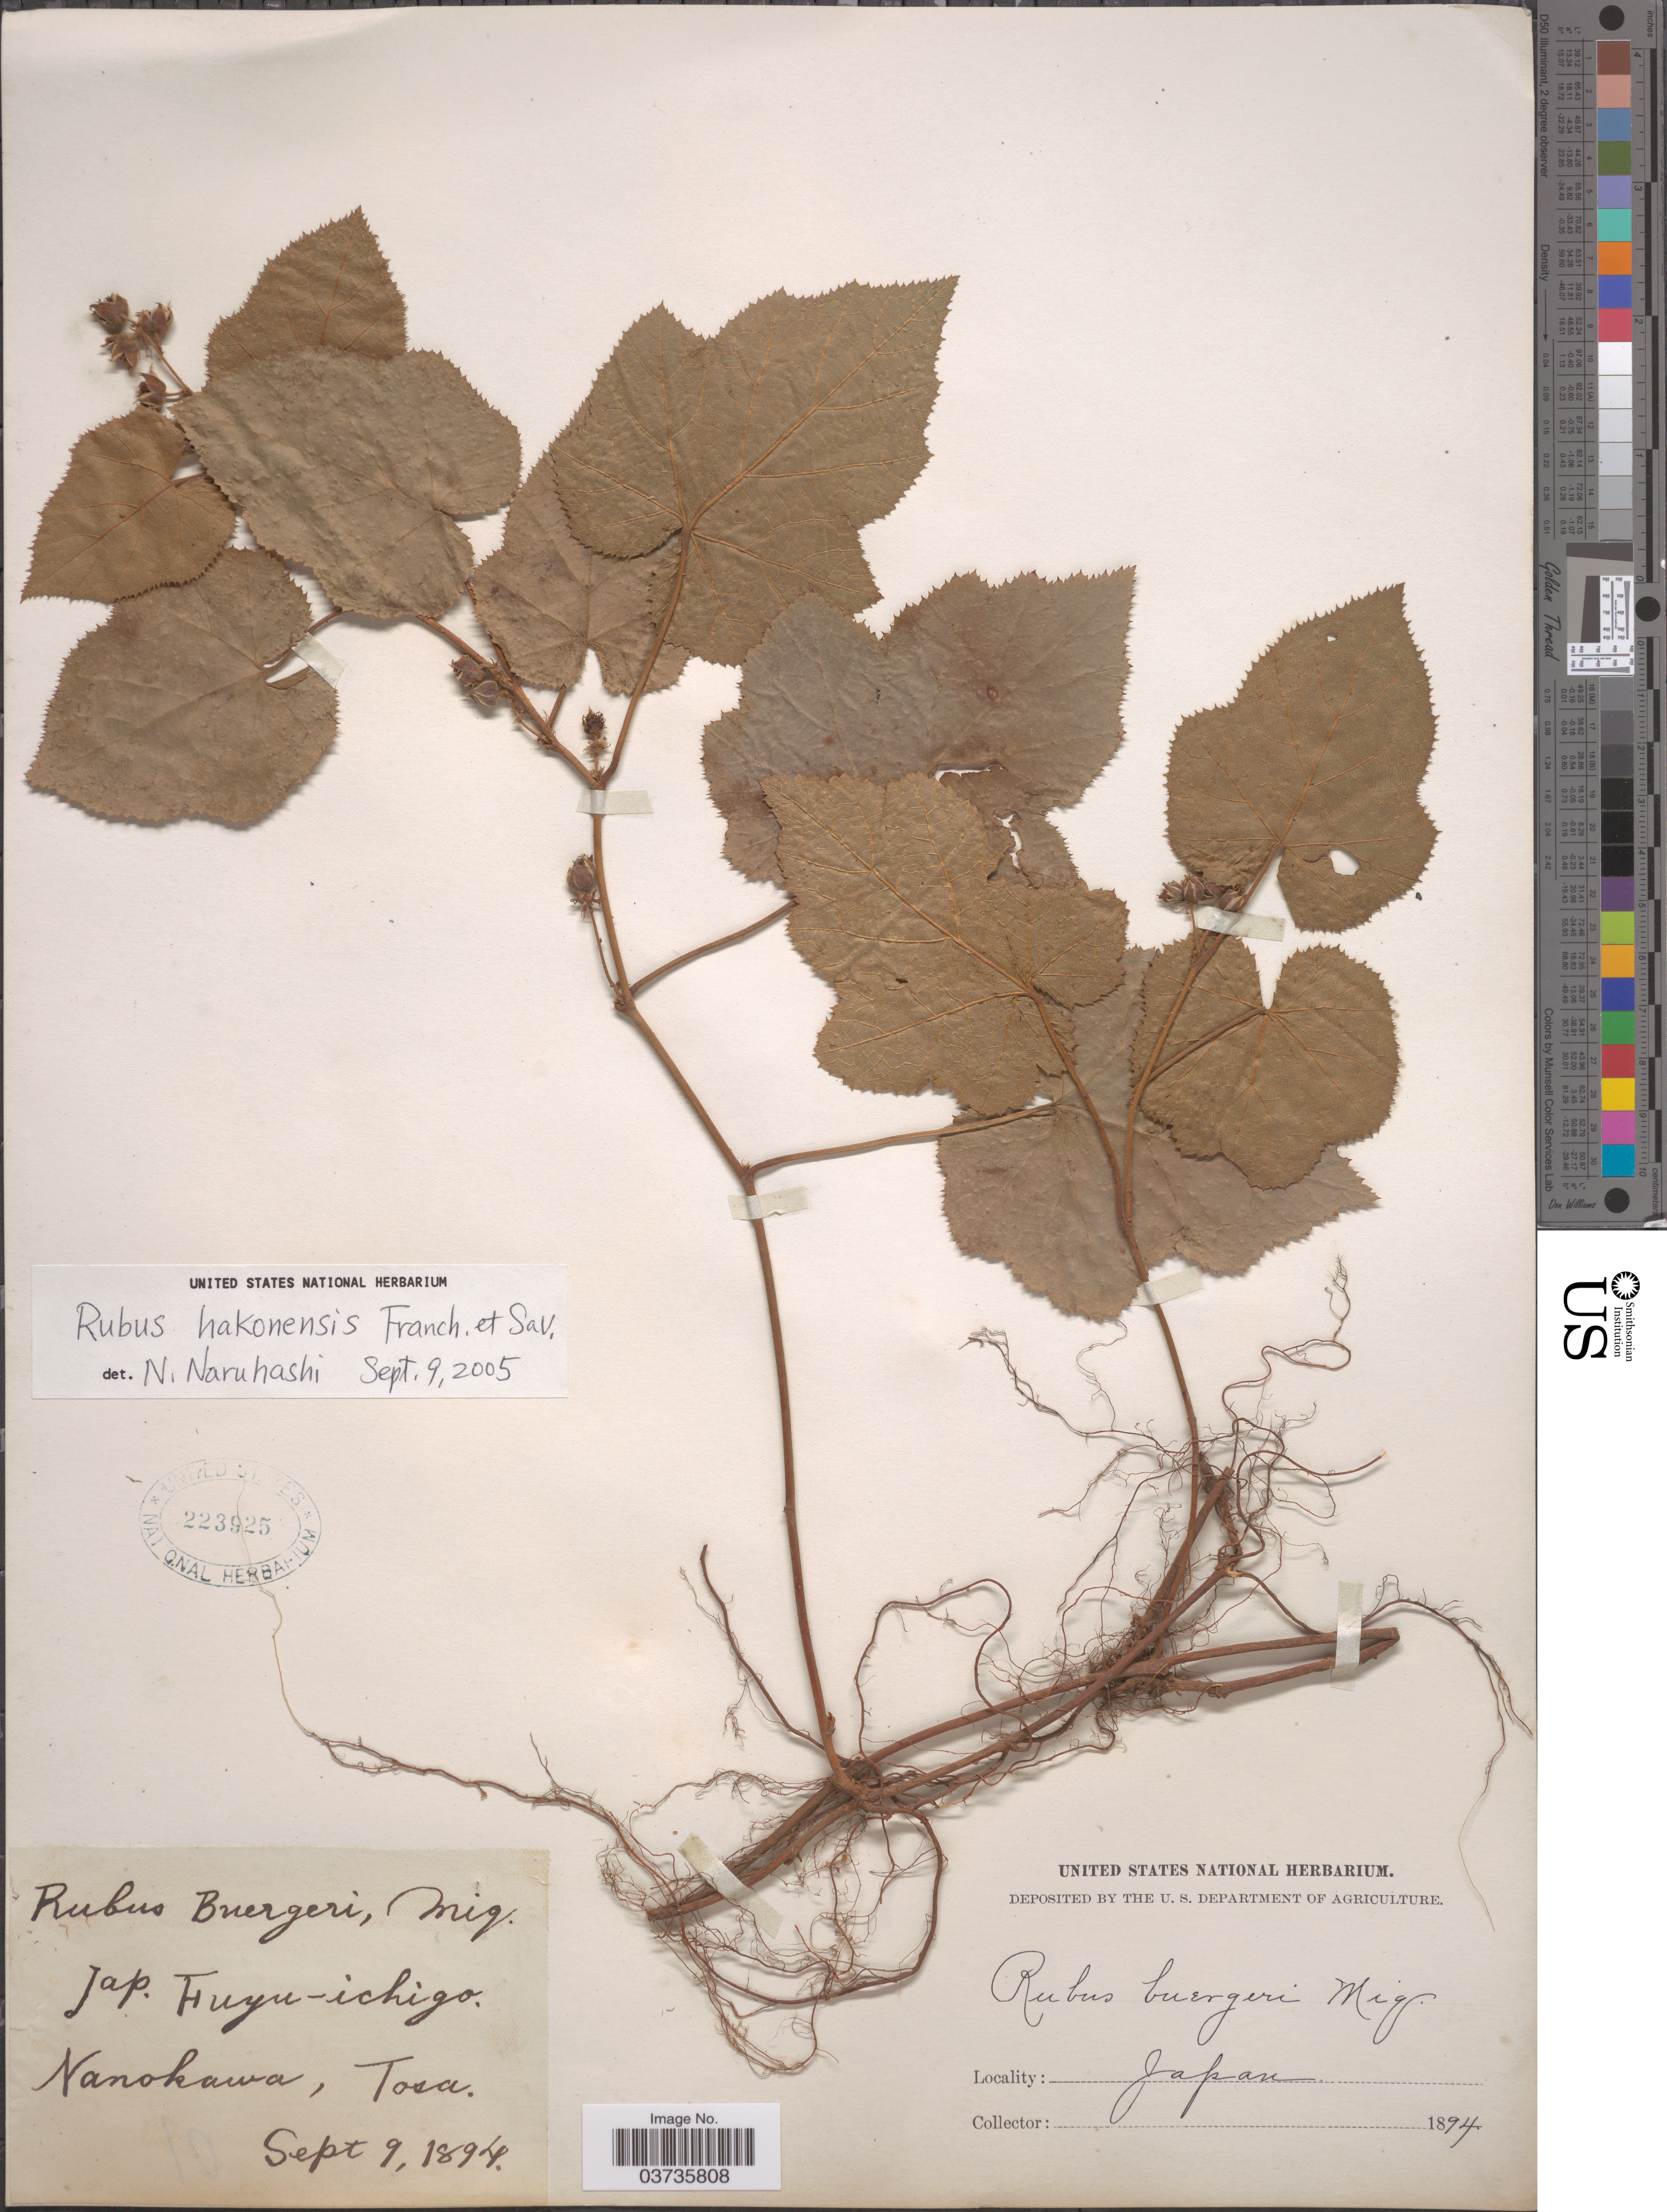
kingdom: Plantae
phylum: Tracheophyta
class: Magnoliopsida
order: Rosales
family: Rosaceae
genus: Rubus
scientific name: Rubus hakonensis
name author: Franch. & Sav.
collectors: ex herb. United States National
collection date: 1894-09-09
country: Japan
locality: Nanokawa, Tosa.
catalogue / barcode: US 223925